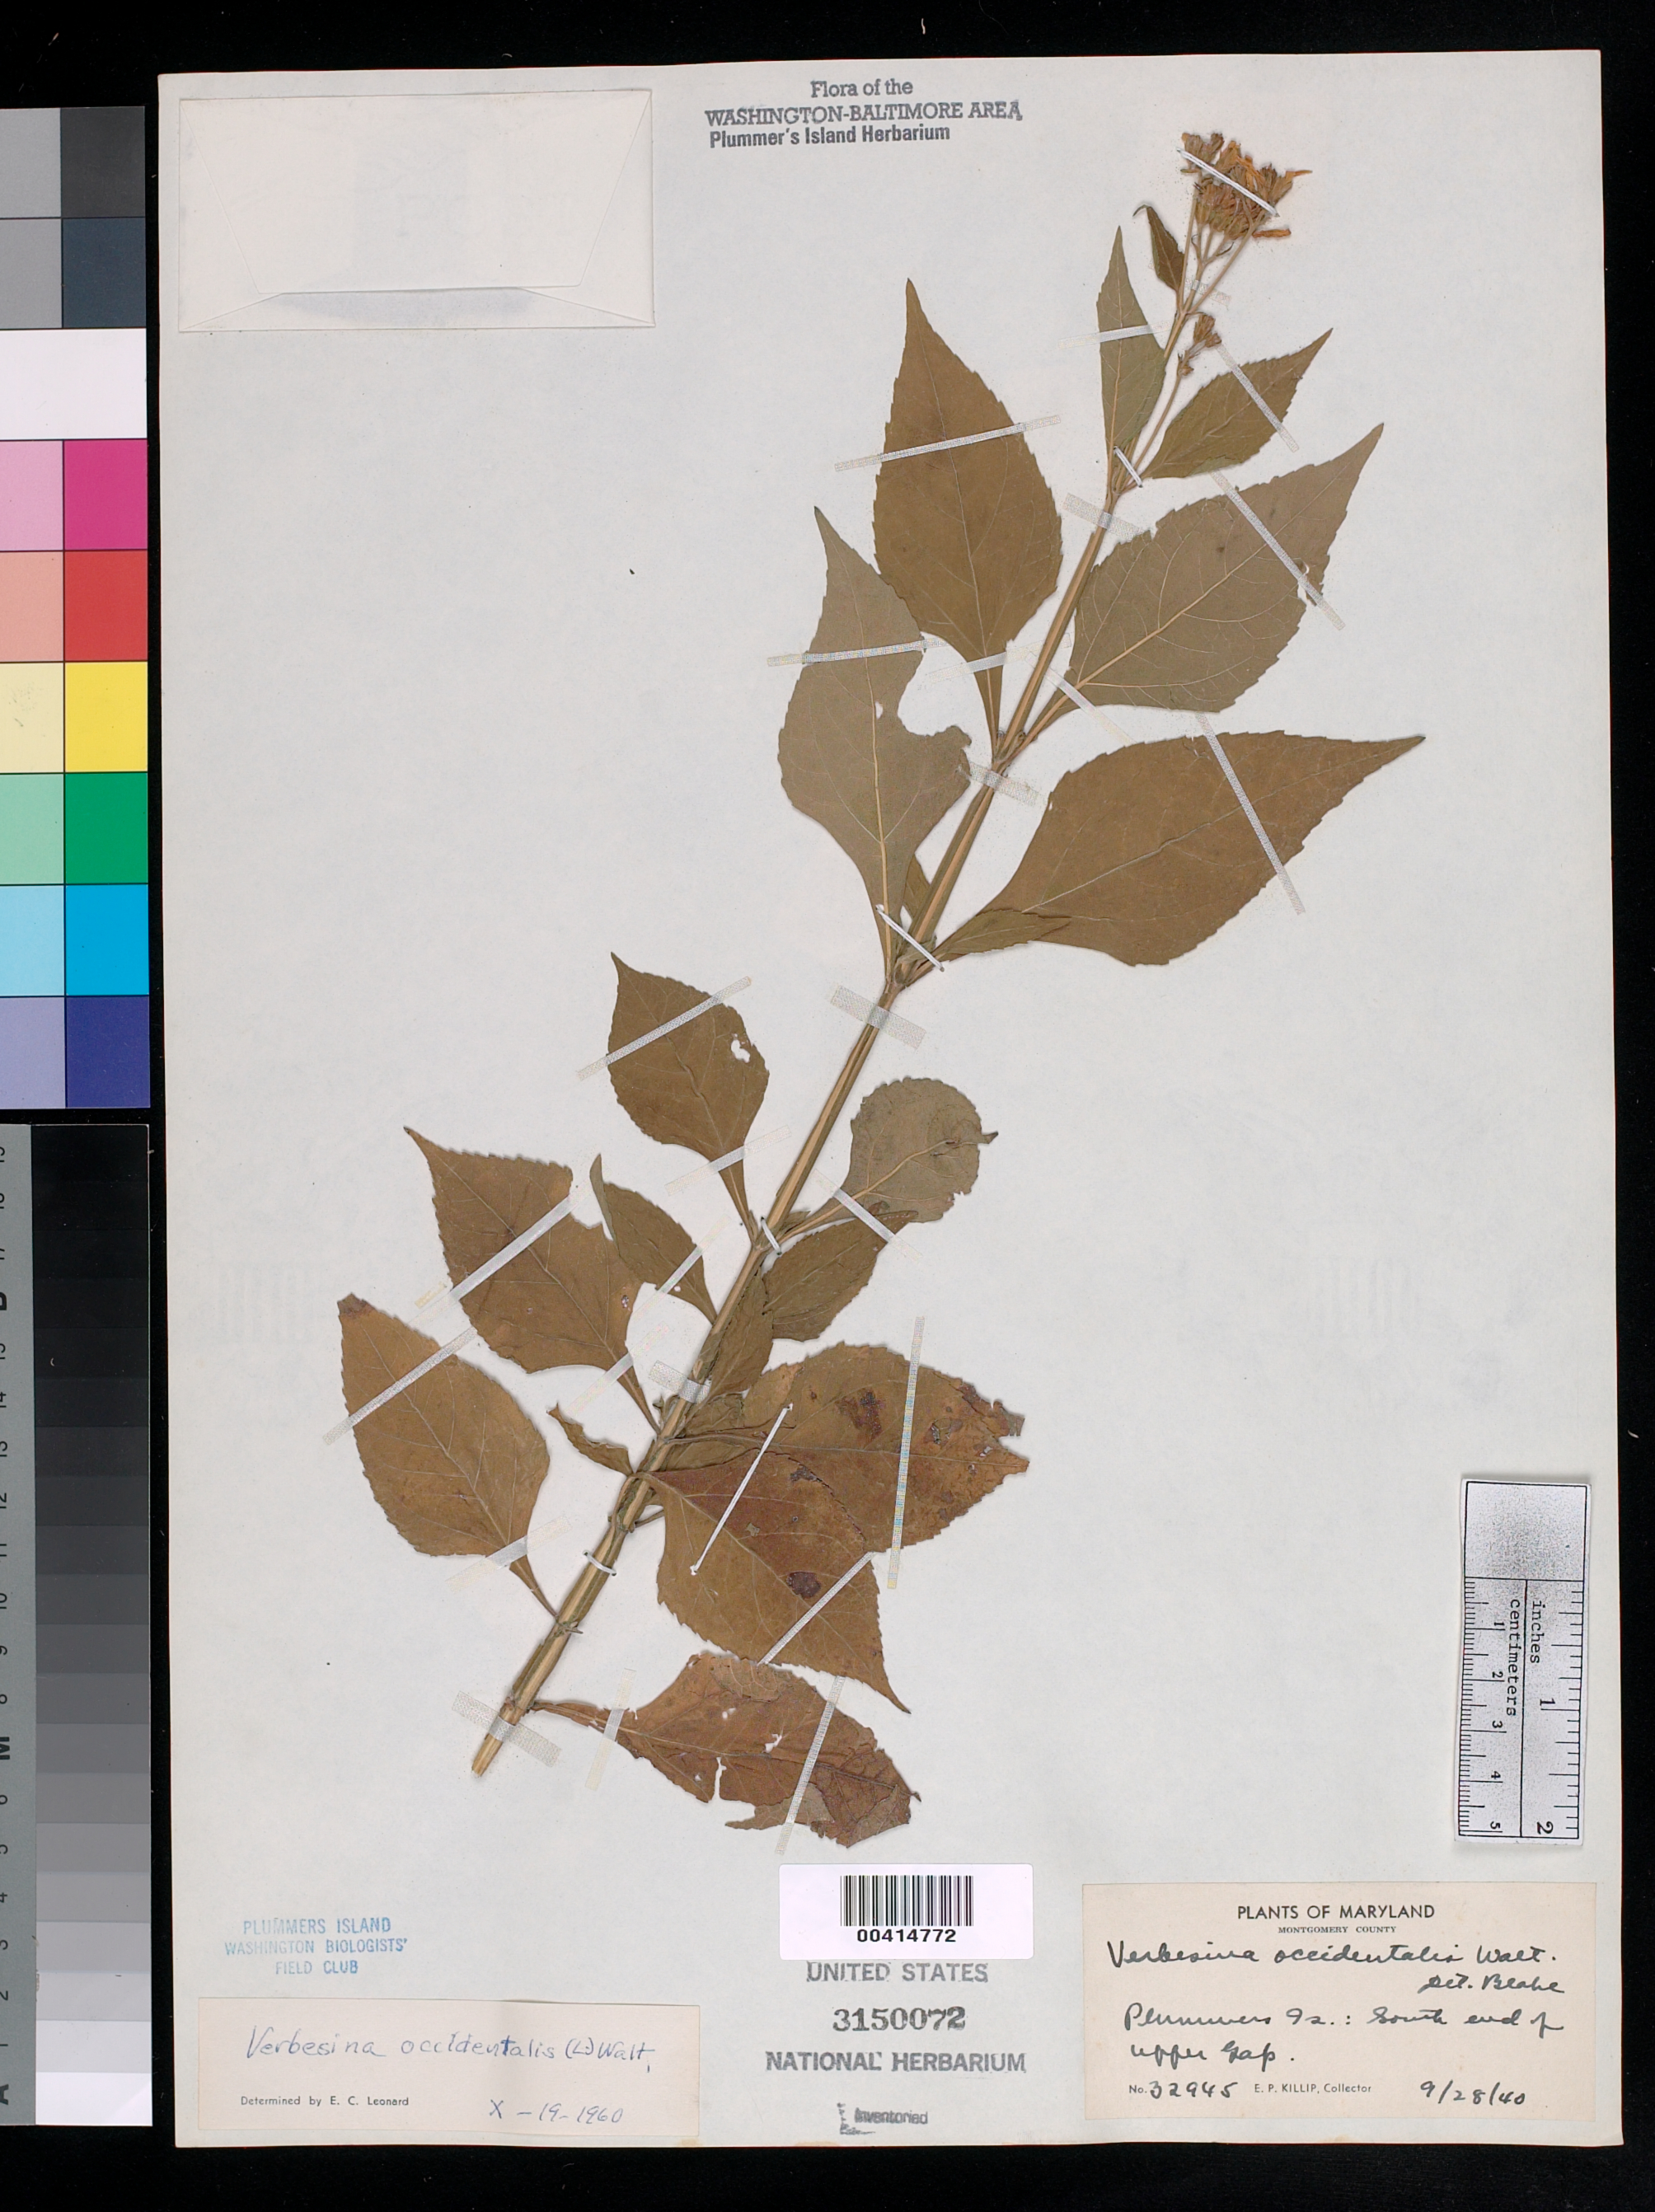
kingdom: Plantae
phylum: Tracheophyta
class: Magnoliopsida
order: Asterales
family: Asteraceae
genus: Verbesina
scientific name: Verbesina occidentalis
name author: (L.) Walter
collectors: E. P. Killip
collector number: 32945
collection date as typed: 28 Sep 1940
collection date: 1940-09-28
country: United States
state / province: Maryland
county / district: Montgomery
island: Plummers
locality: Plummer's Island; south end of Upper Gap C. & O. Canal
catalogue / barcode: US 3150072